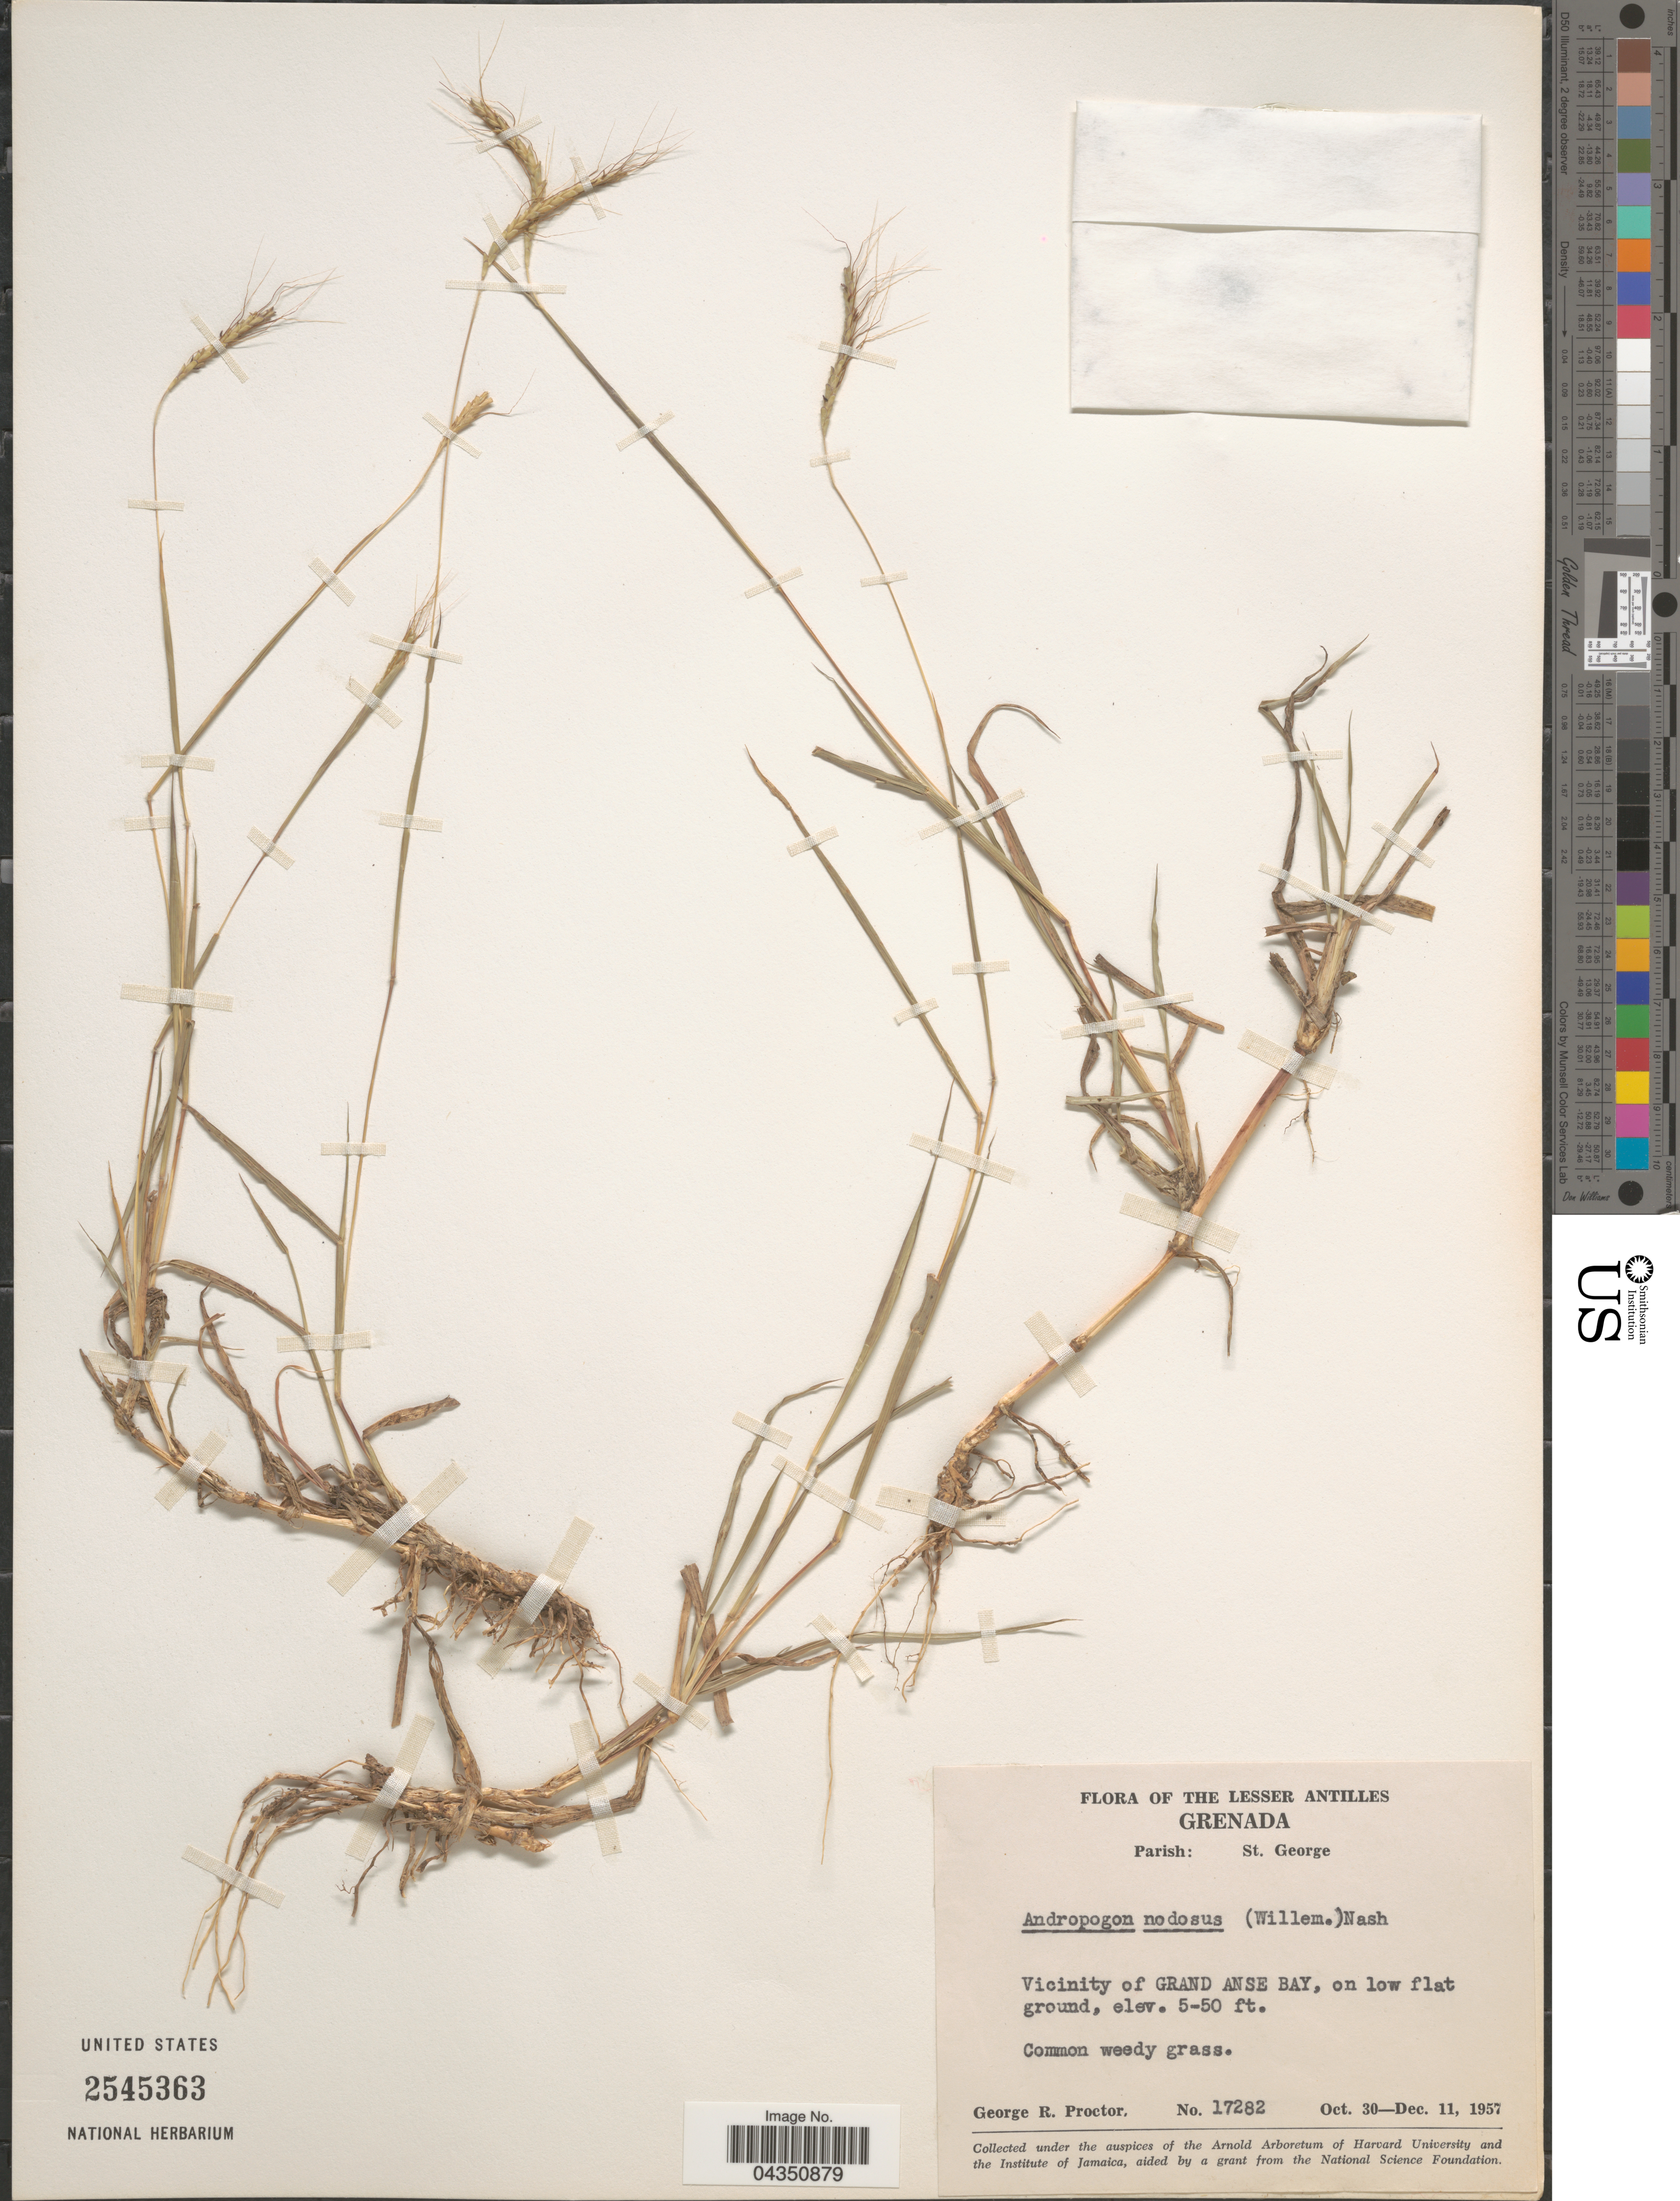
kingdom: Plantae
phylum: Tracheophyta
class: Liliopsida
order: Poales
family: Poaceae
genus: Dichanthium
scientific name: Dichanthium aristatum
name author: (Poir.) C.E. Hubb.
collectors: G. Proctor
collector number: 17282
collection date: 1957-10-30/1957-12-11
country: Grenada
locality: The Lesser Antilles. Parish: St. George. Vicinity of Grand Anse Bay.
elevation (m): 2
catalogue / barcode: US 2545363